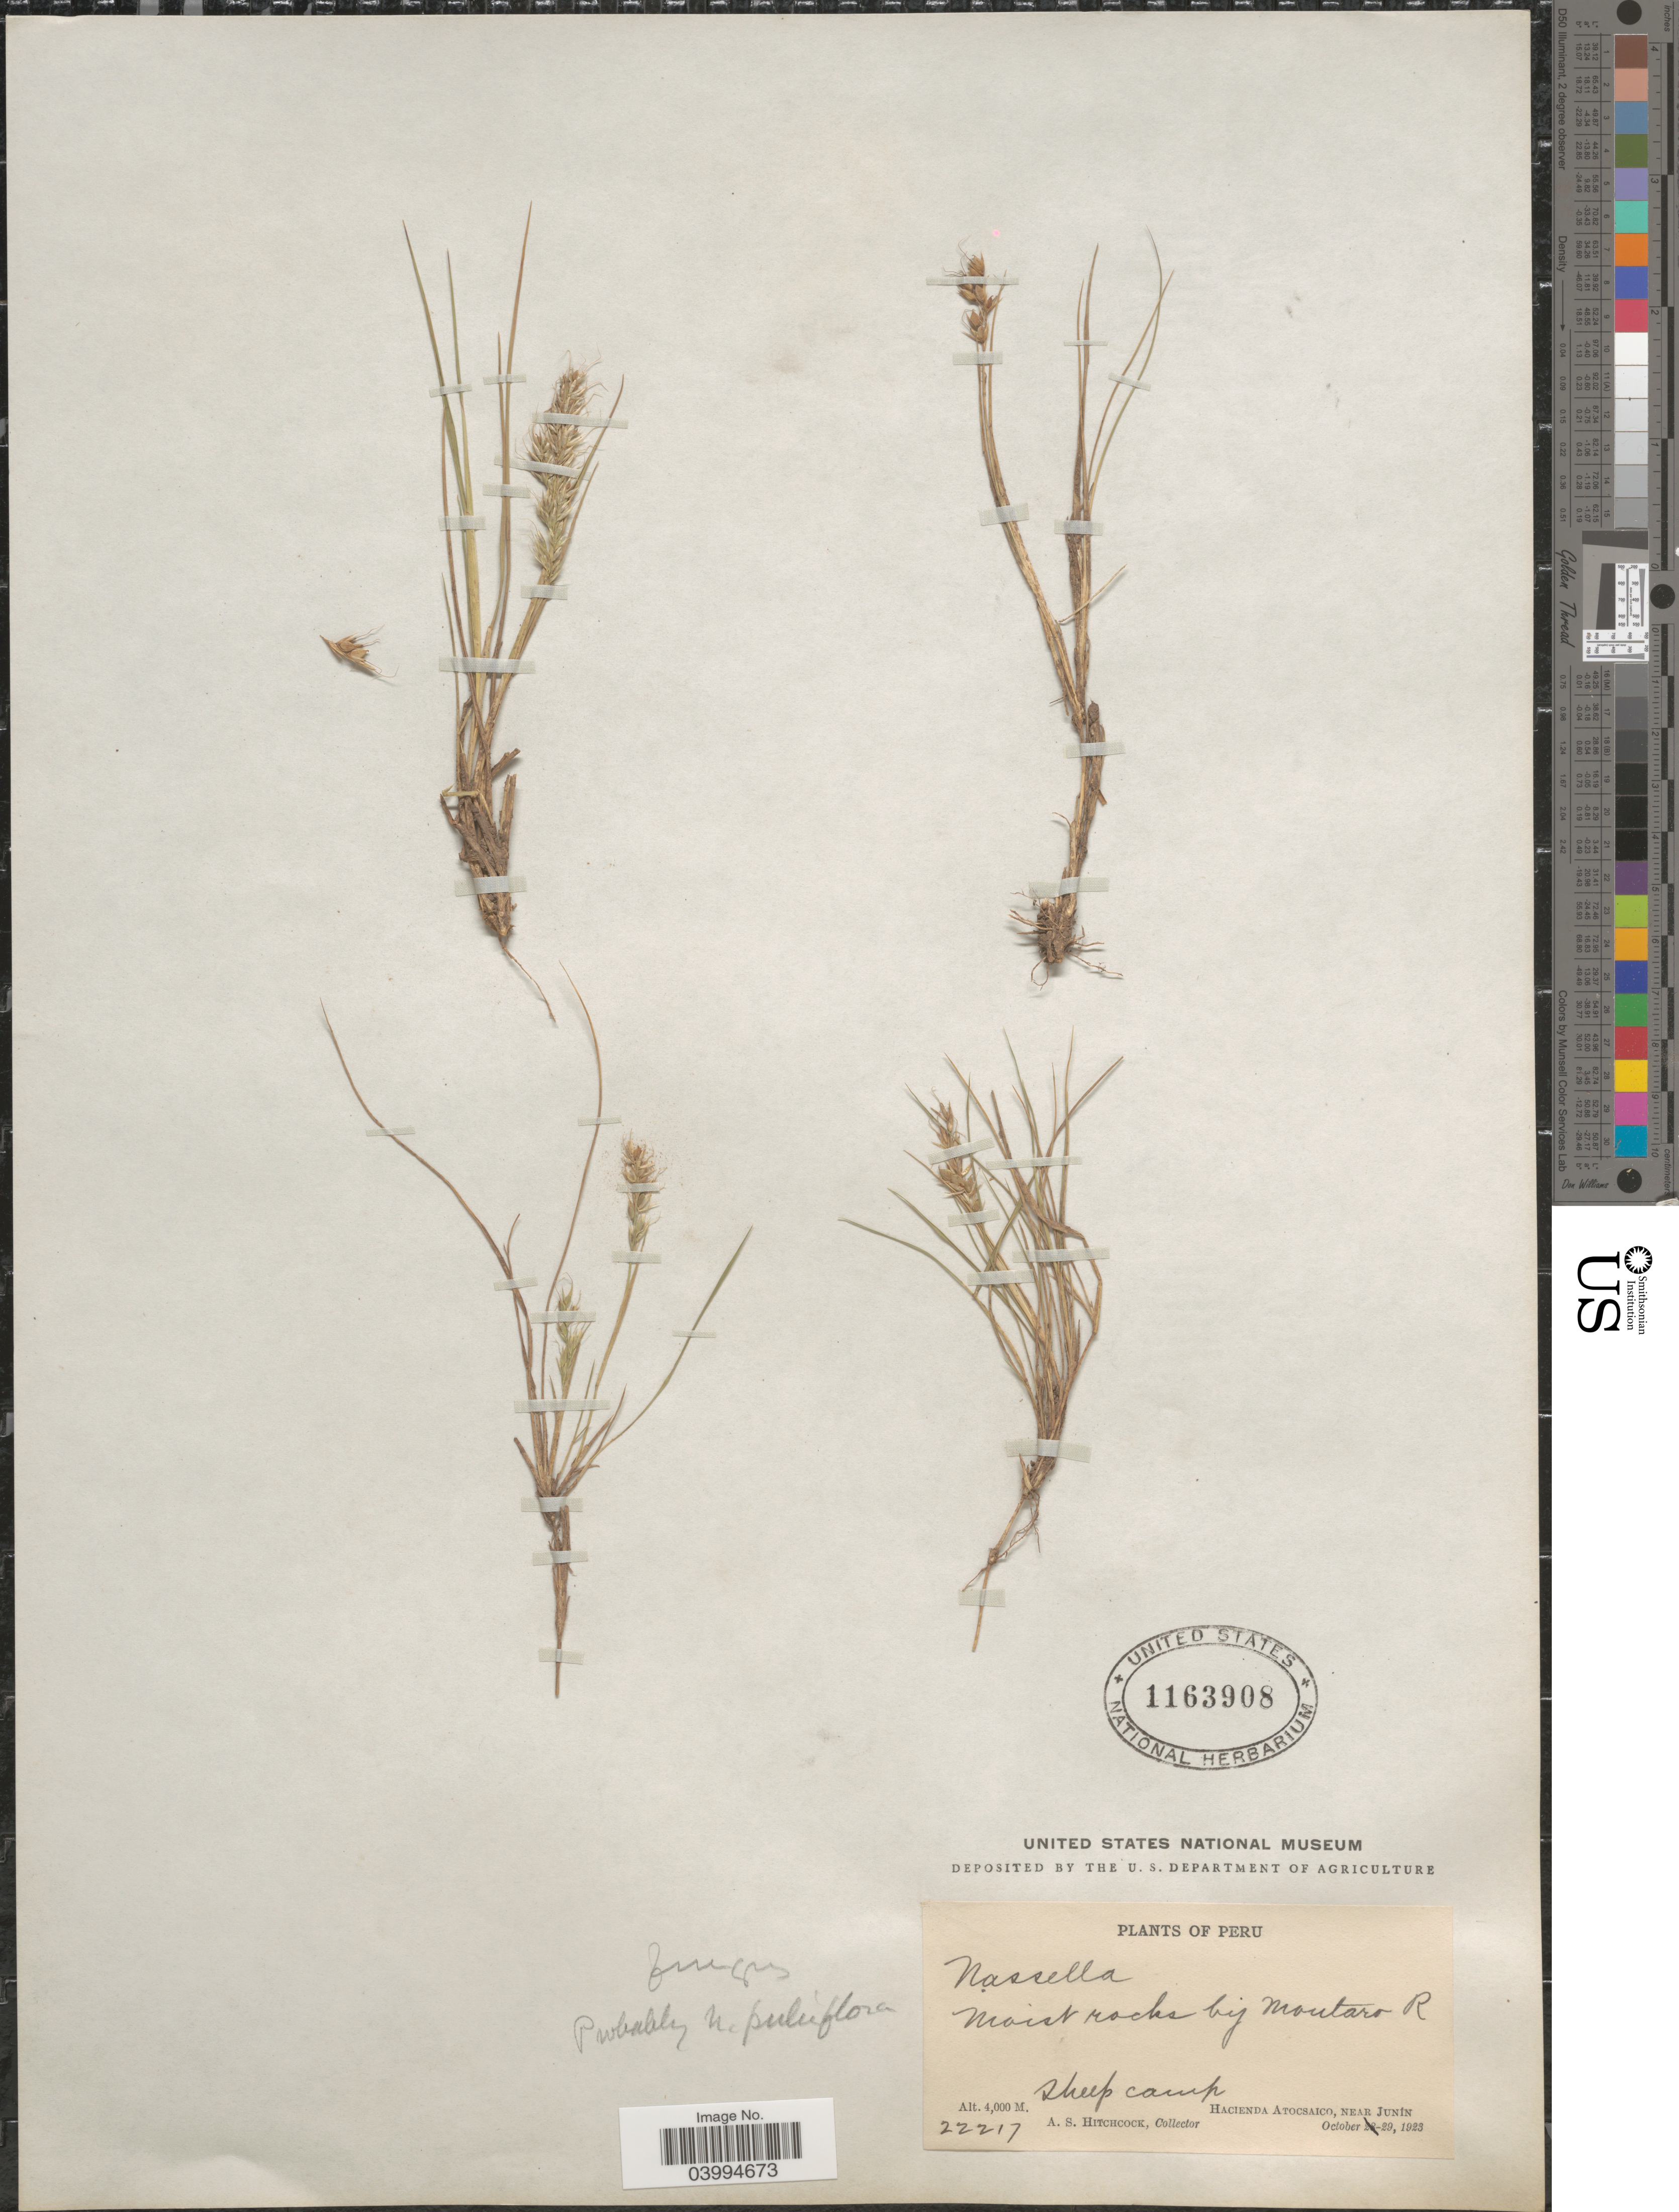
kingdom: Plantae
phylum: Tracheophyta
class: Liliopsida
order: Poales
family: Poaceae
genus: Nassella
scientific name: Nassella pubiflora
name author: (Trin. & Rupr.) É. Desv.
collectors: A. S. Hitchcock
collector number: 22217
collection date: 1923-10-29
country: Peru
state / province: Junín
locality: Moist rocks by Mantaro R. Sheep camp. Hacienda Atocsaico, near Junín.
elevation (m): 4000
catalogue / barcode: US 1163908